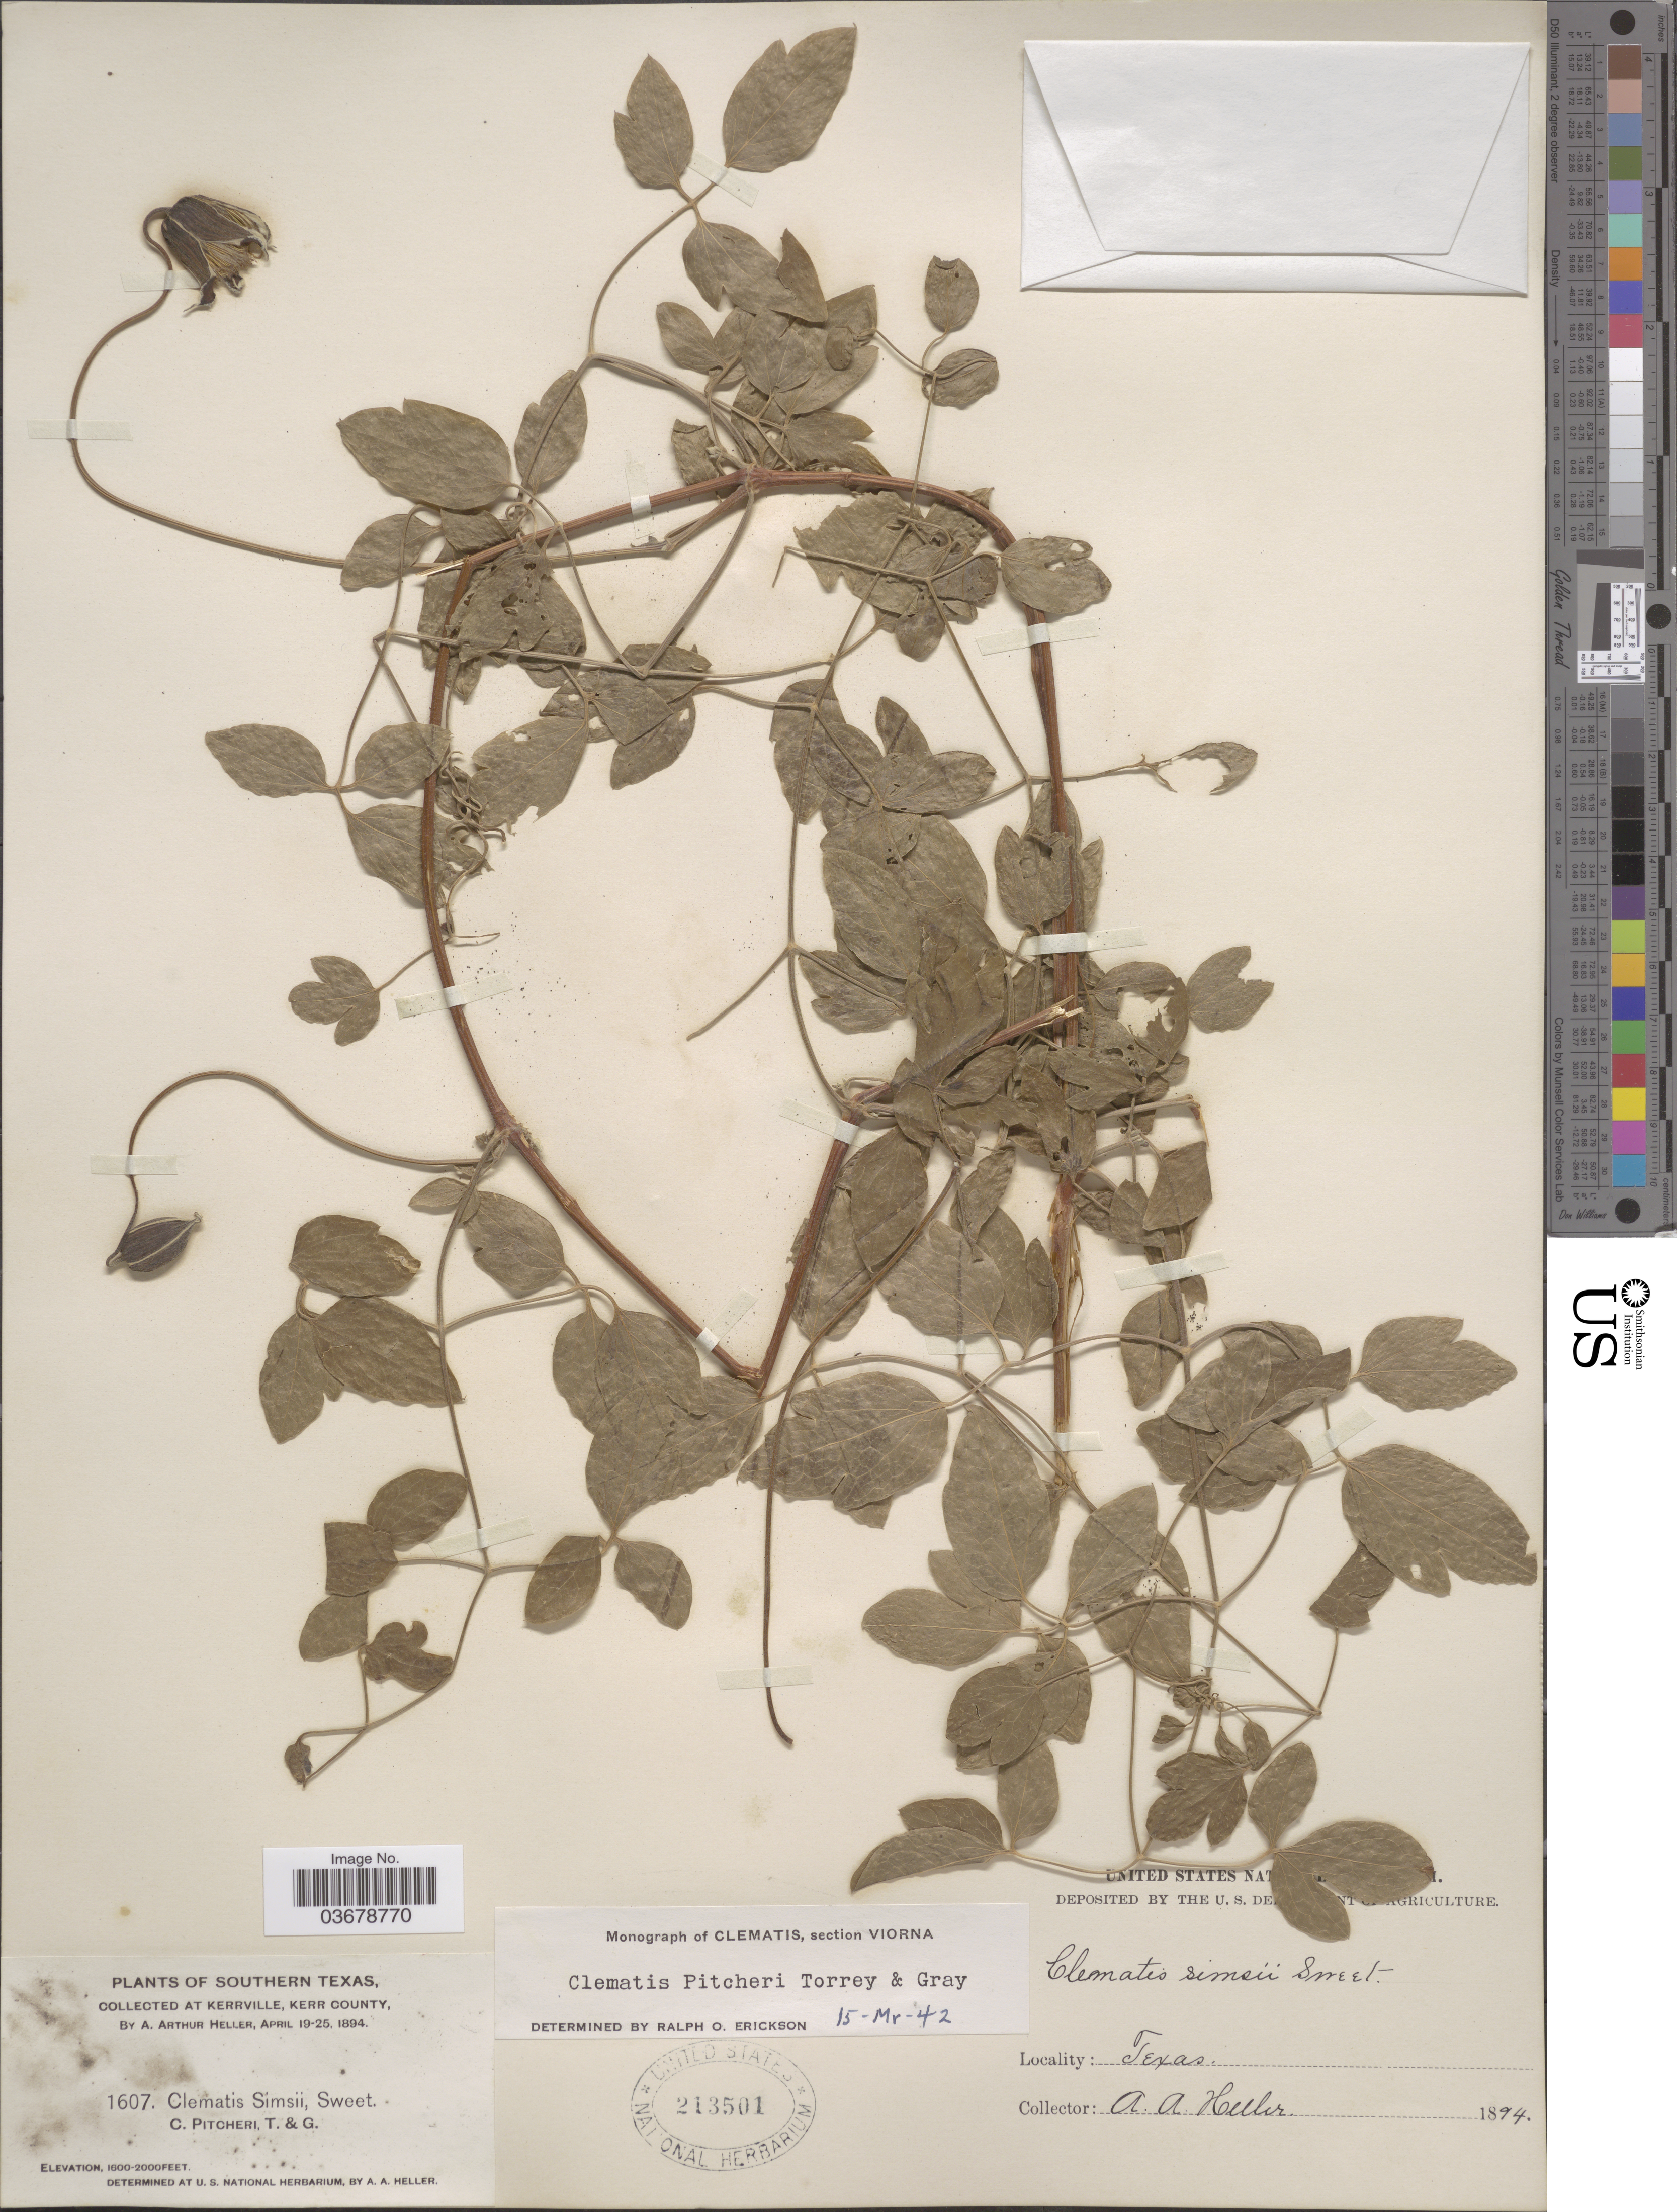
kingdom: Plantae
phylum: Tracheophyta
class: Magnoliopsida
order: Ranunculales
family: Ranunculaceae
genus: Clematis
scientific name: Clematis viorna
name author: L.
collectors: A. A. Heller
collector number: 1607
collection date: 1894-04-19/1894-04-25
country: United States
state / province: Texas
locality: Southern Texas. At Kerrville, Kerr County.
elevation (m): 488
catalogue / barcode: US 213501